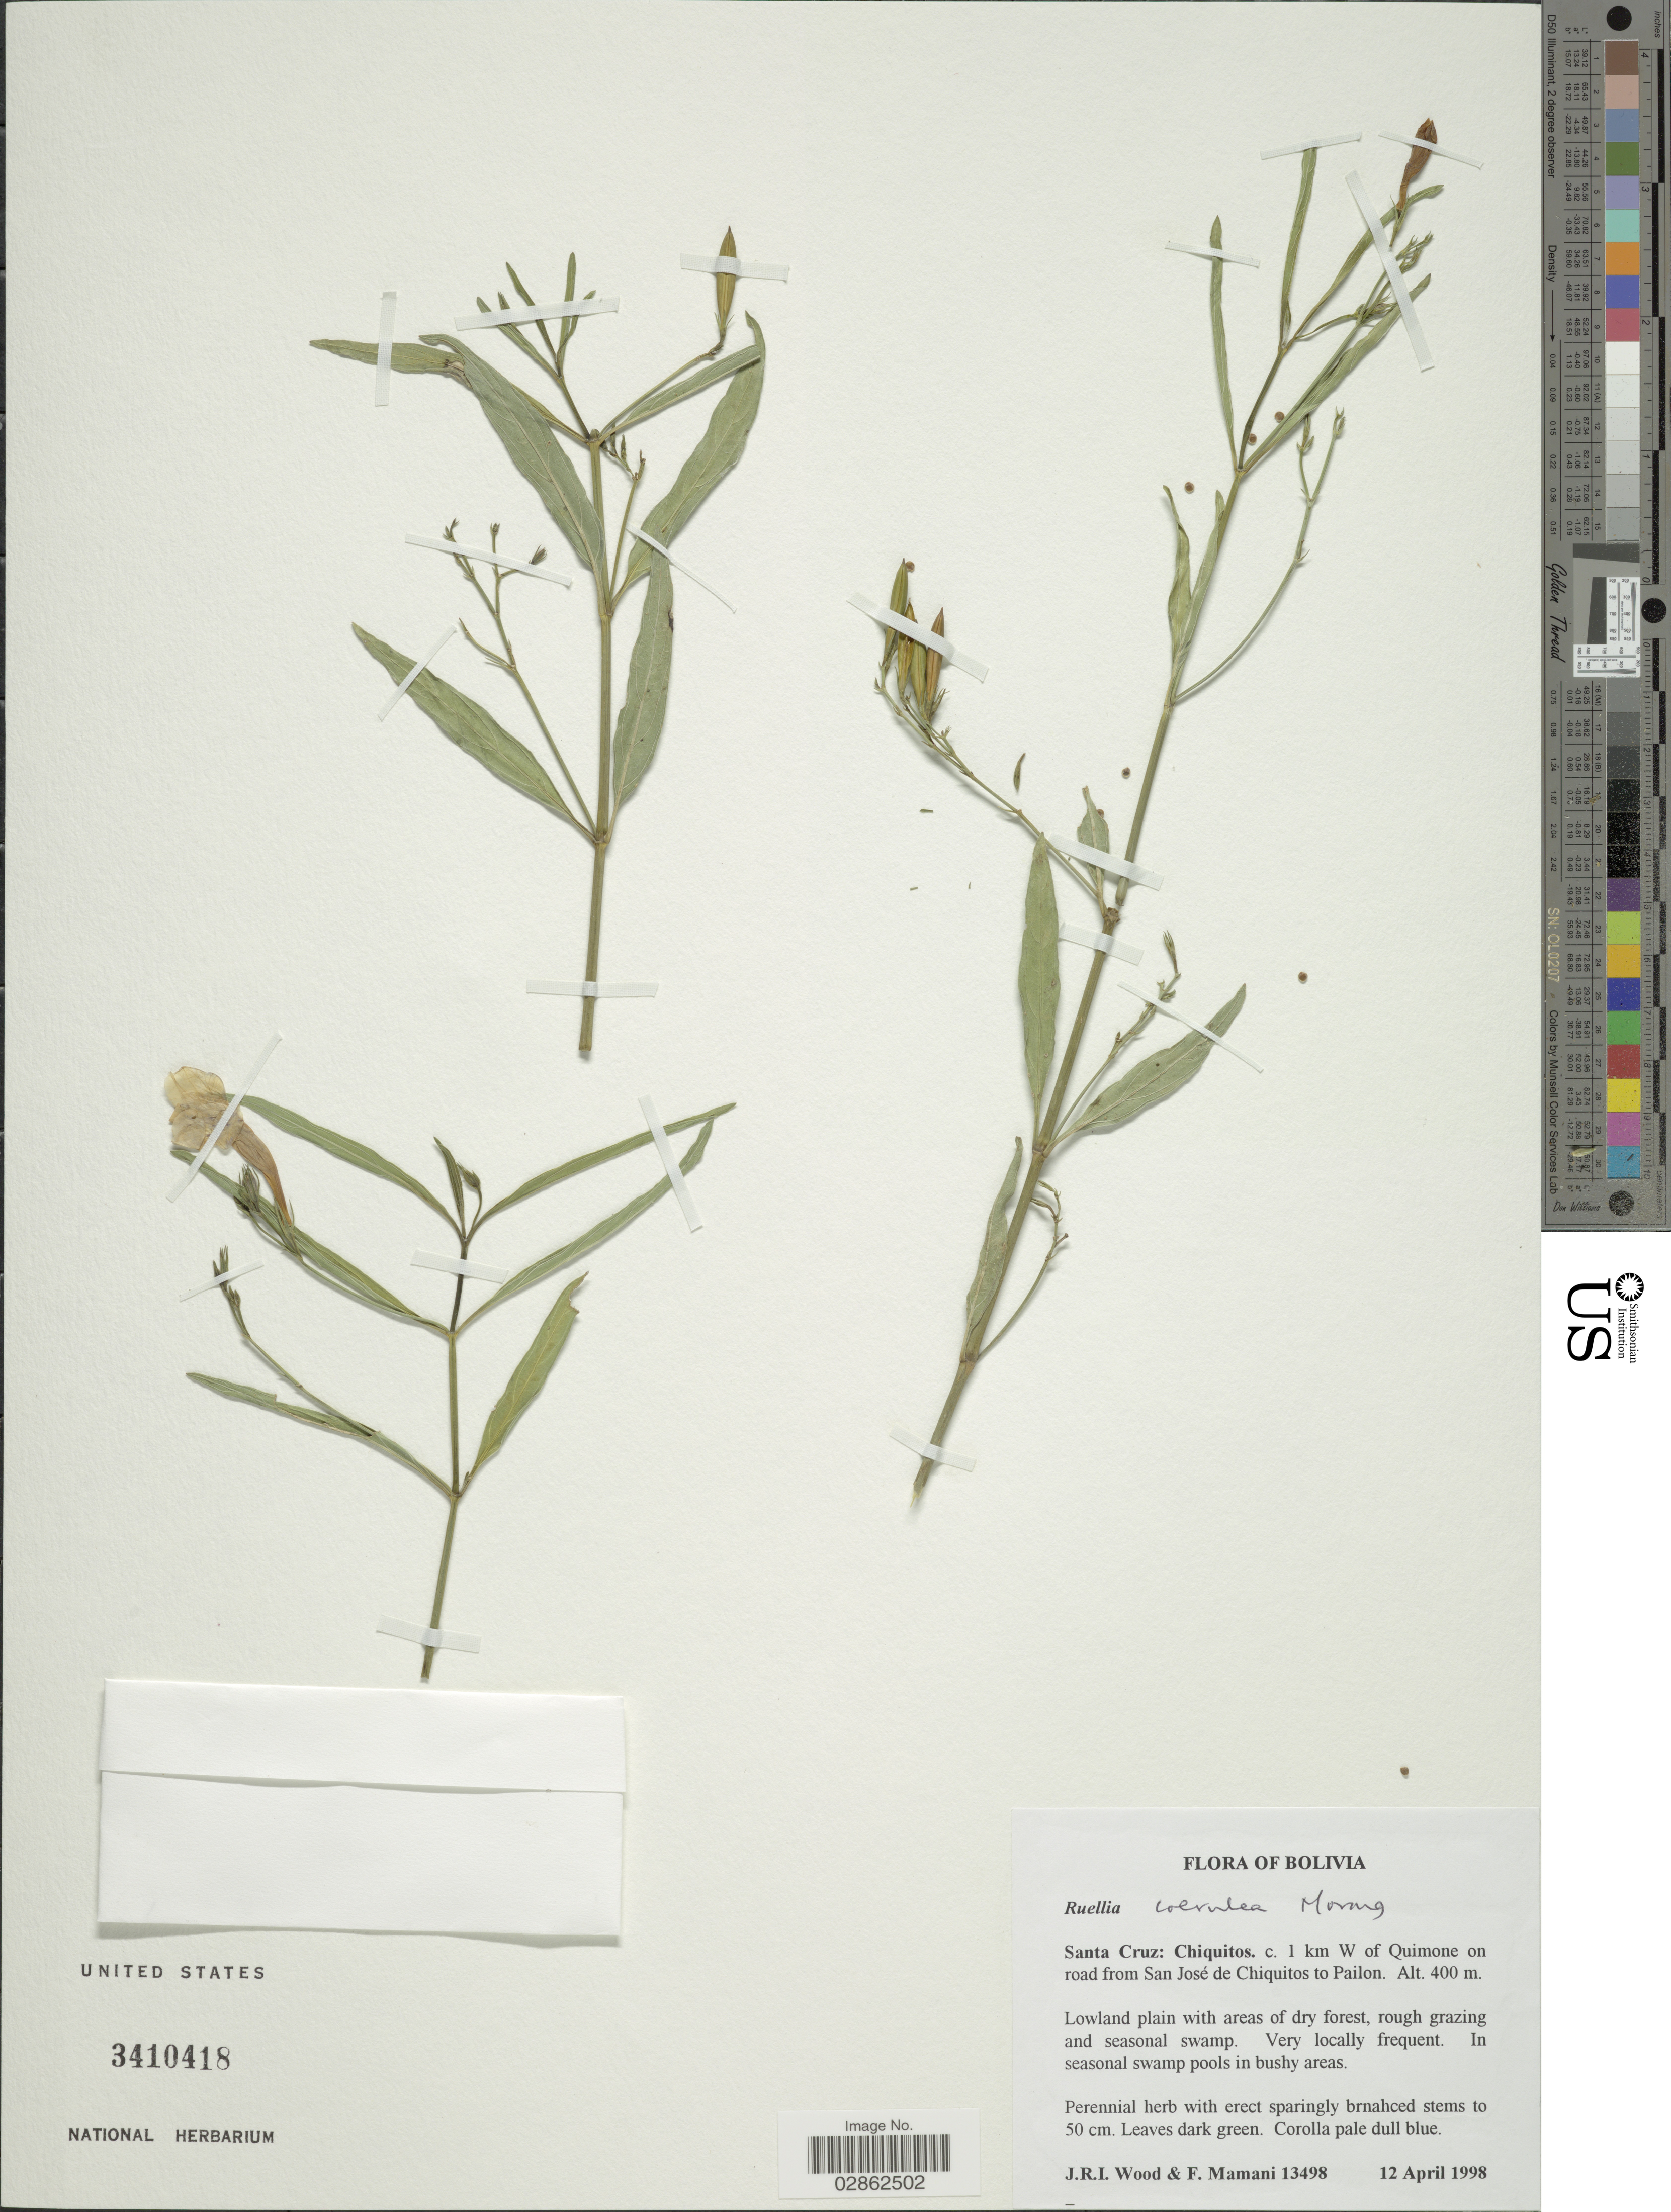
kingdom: Plantae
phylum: Tracheophyta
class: Magnoliopsida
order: Lamiales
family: Acanthaceae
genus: Ruellia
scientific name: Ruellia tweediana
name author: Griseb.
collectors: J. R. I. Wood & F. Mamani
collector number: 13498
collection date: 1998-04-12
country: Bolivia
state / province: Santa Cruz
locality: Chiquitos. c. 1 km W of Quimone on road from San José de Chiquitos to Pailon.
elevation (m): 400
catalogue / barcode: US 3410418